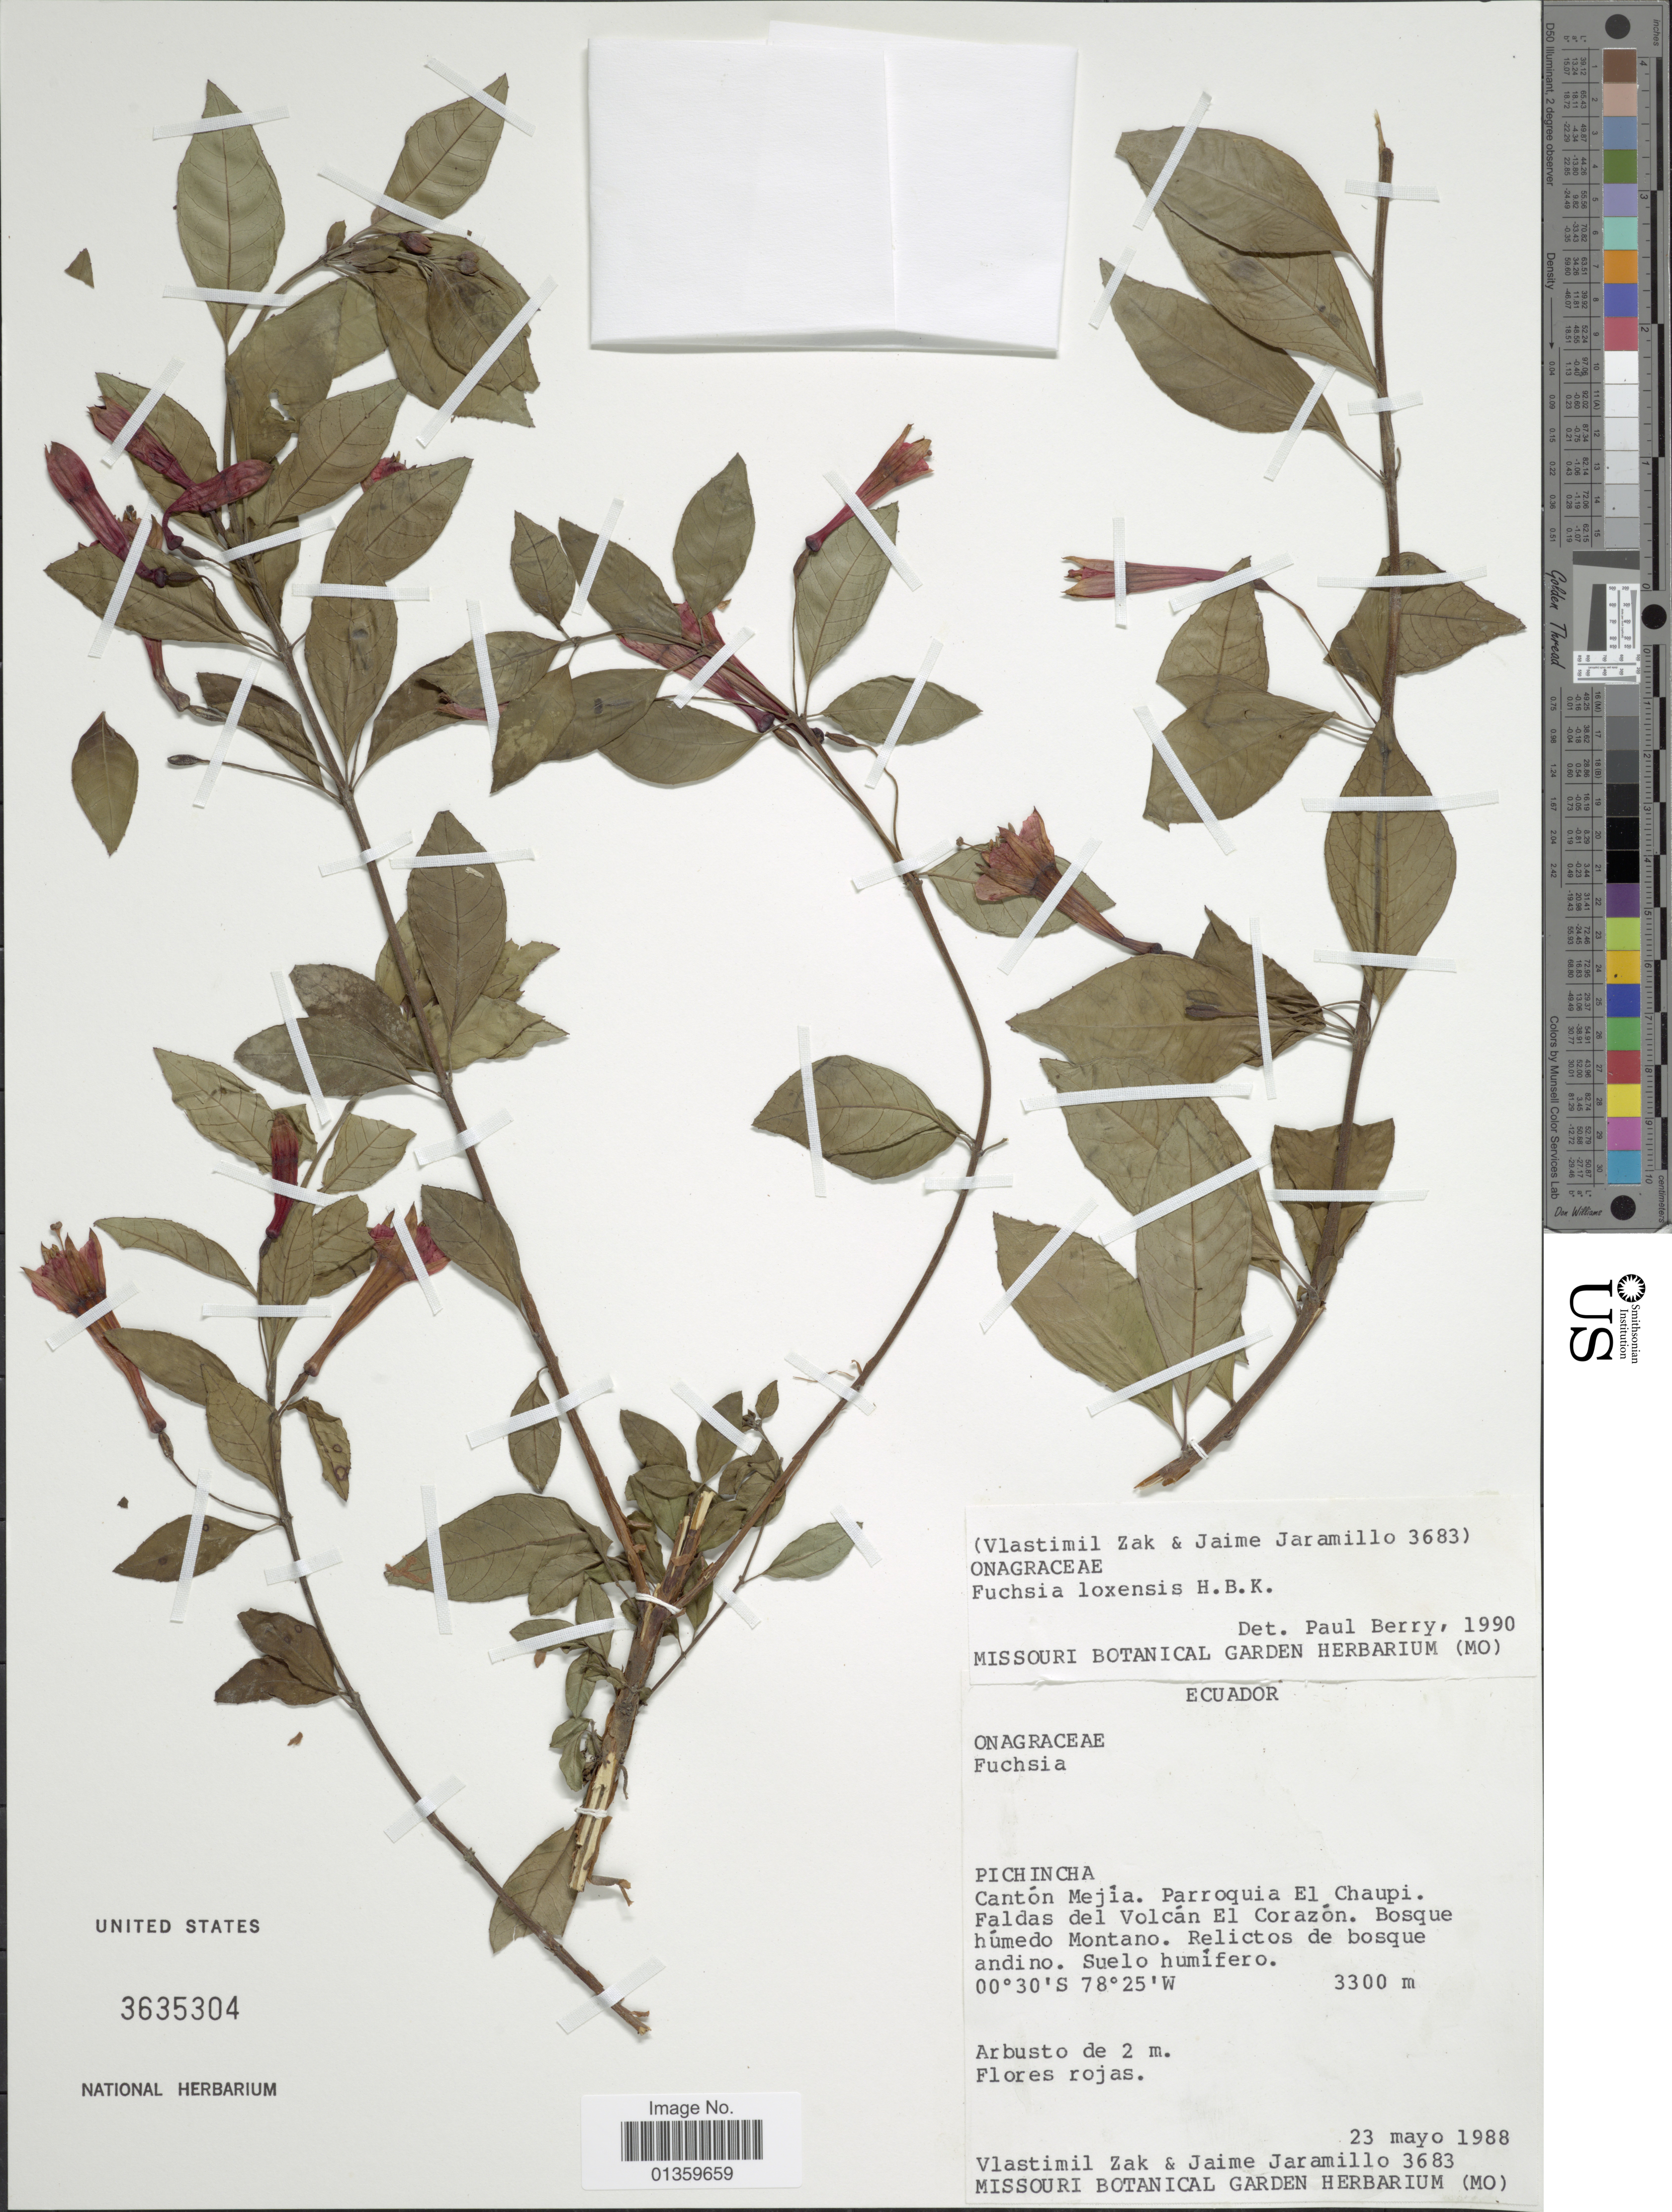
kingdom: Plantae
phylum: Tracheophyta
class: Magnoliopsida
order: Myrtales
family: Onagraceae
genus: Fuchsia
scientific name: Fuchsia loxensis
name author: Kunth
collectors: V. Zak & J. L. Jaramillo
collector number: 3683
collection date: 1988-05-23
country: Ecuador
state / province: Pichincha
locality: Cantón Mejía. Parroquia El Chaupi. Faldas del Volcán El Corazón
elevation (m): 3300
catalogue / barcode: US 3635304